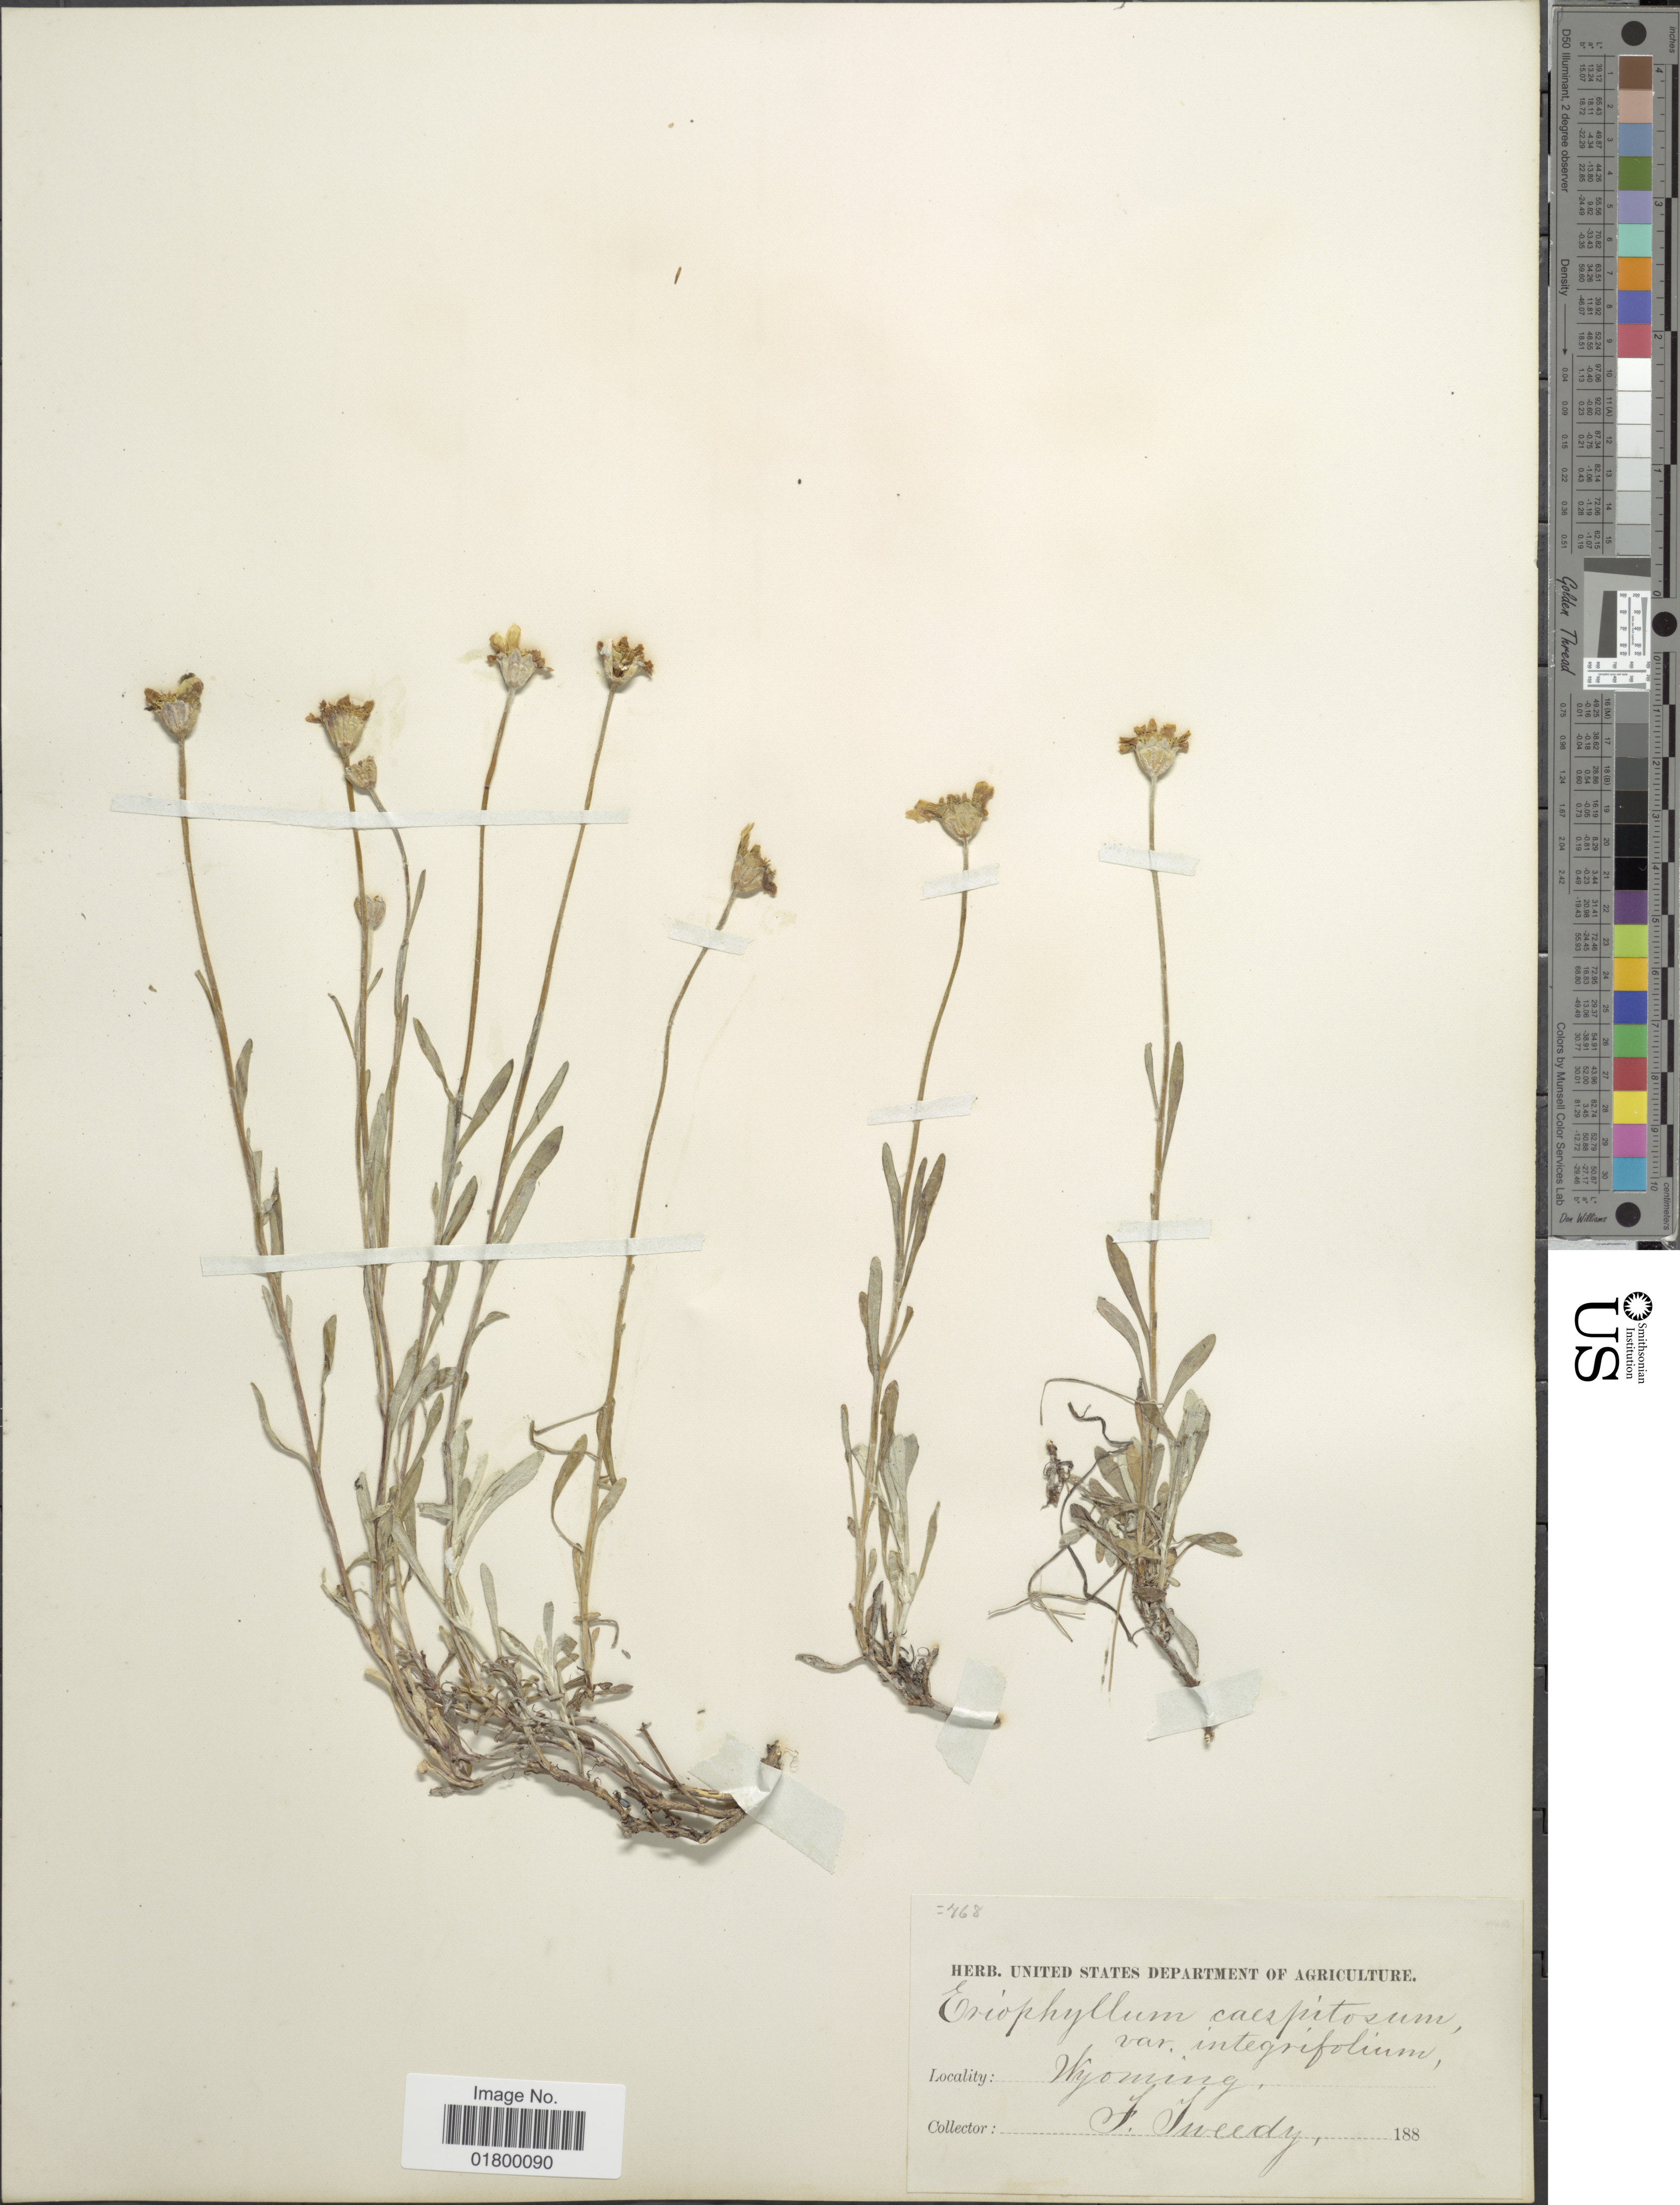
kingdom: Plantae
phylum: Tracheophyta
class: Magnoliopsida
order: Asterales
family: Asteraceae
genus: Eriophyllum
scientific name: Eriophyllum integrifolium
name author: (Hook.) Greene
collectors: F. Tweedy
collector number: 468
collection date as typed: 188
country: United States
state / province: Wyoming